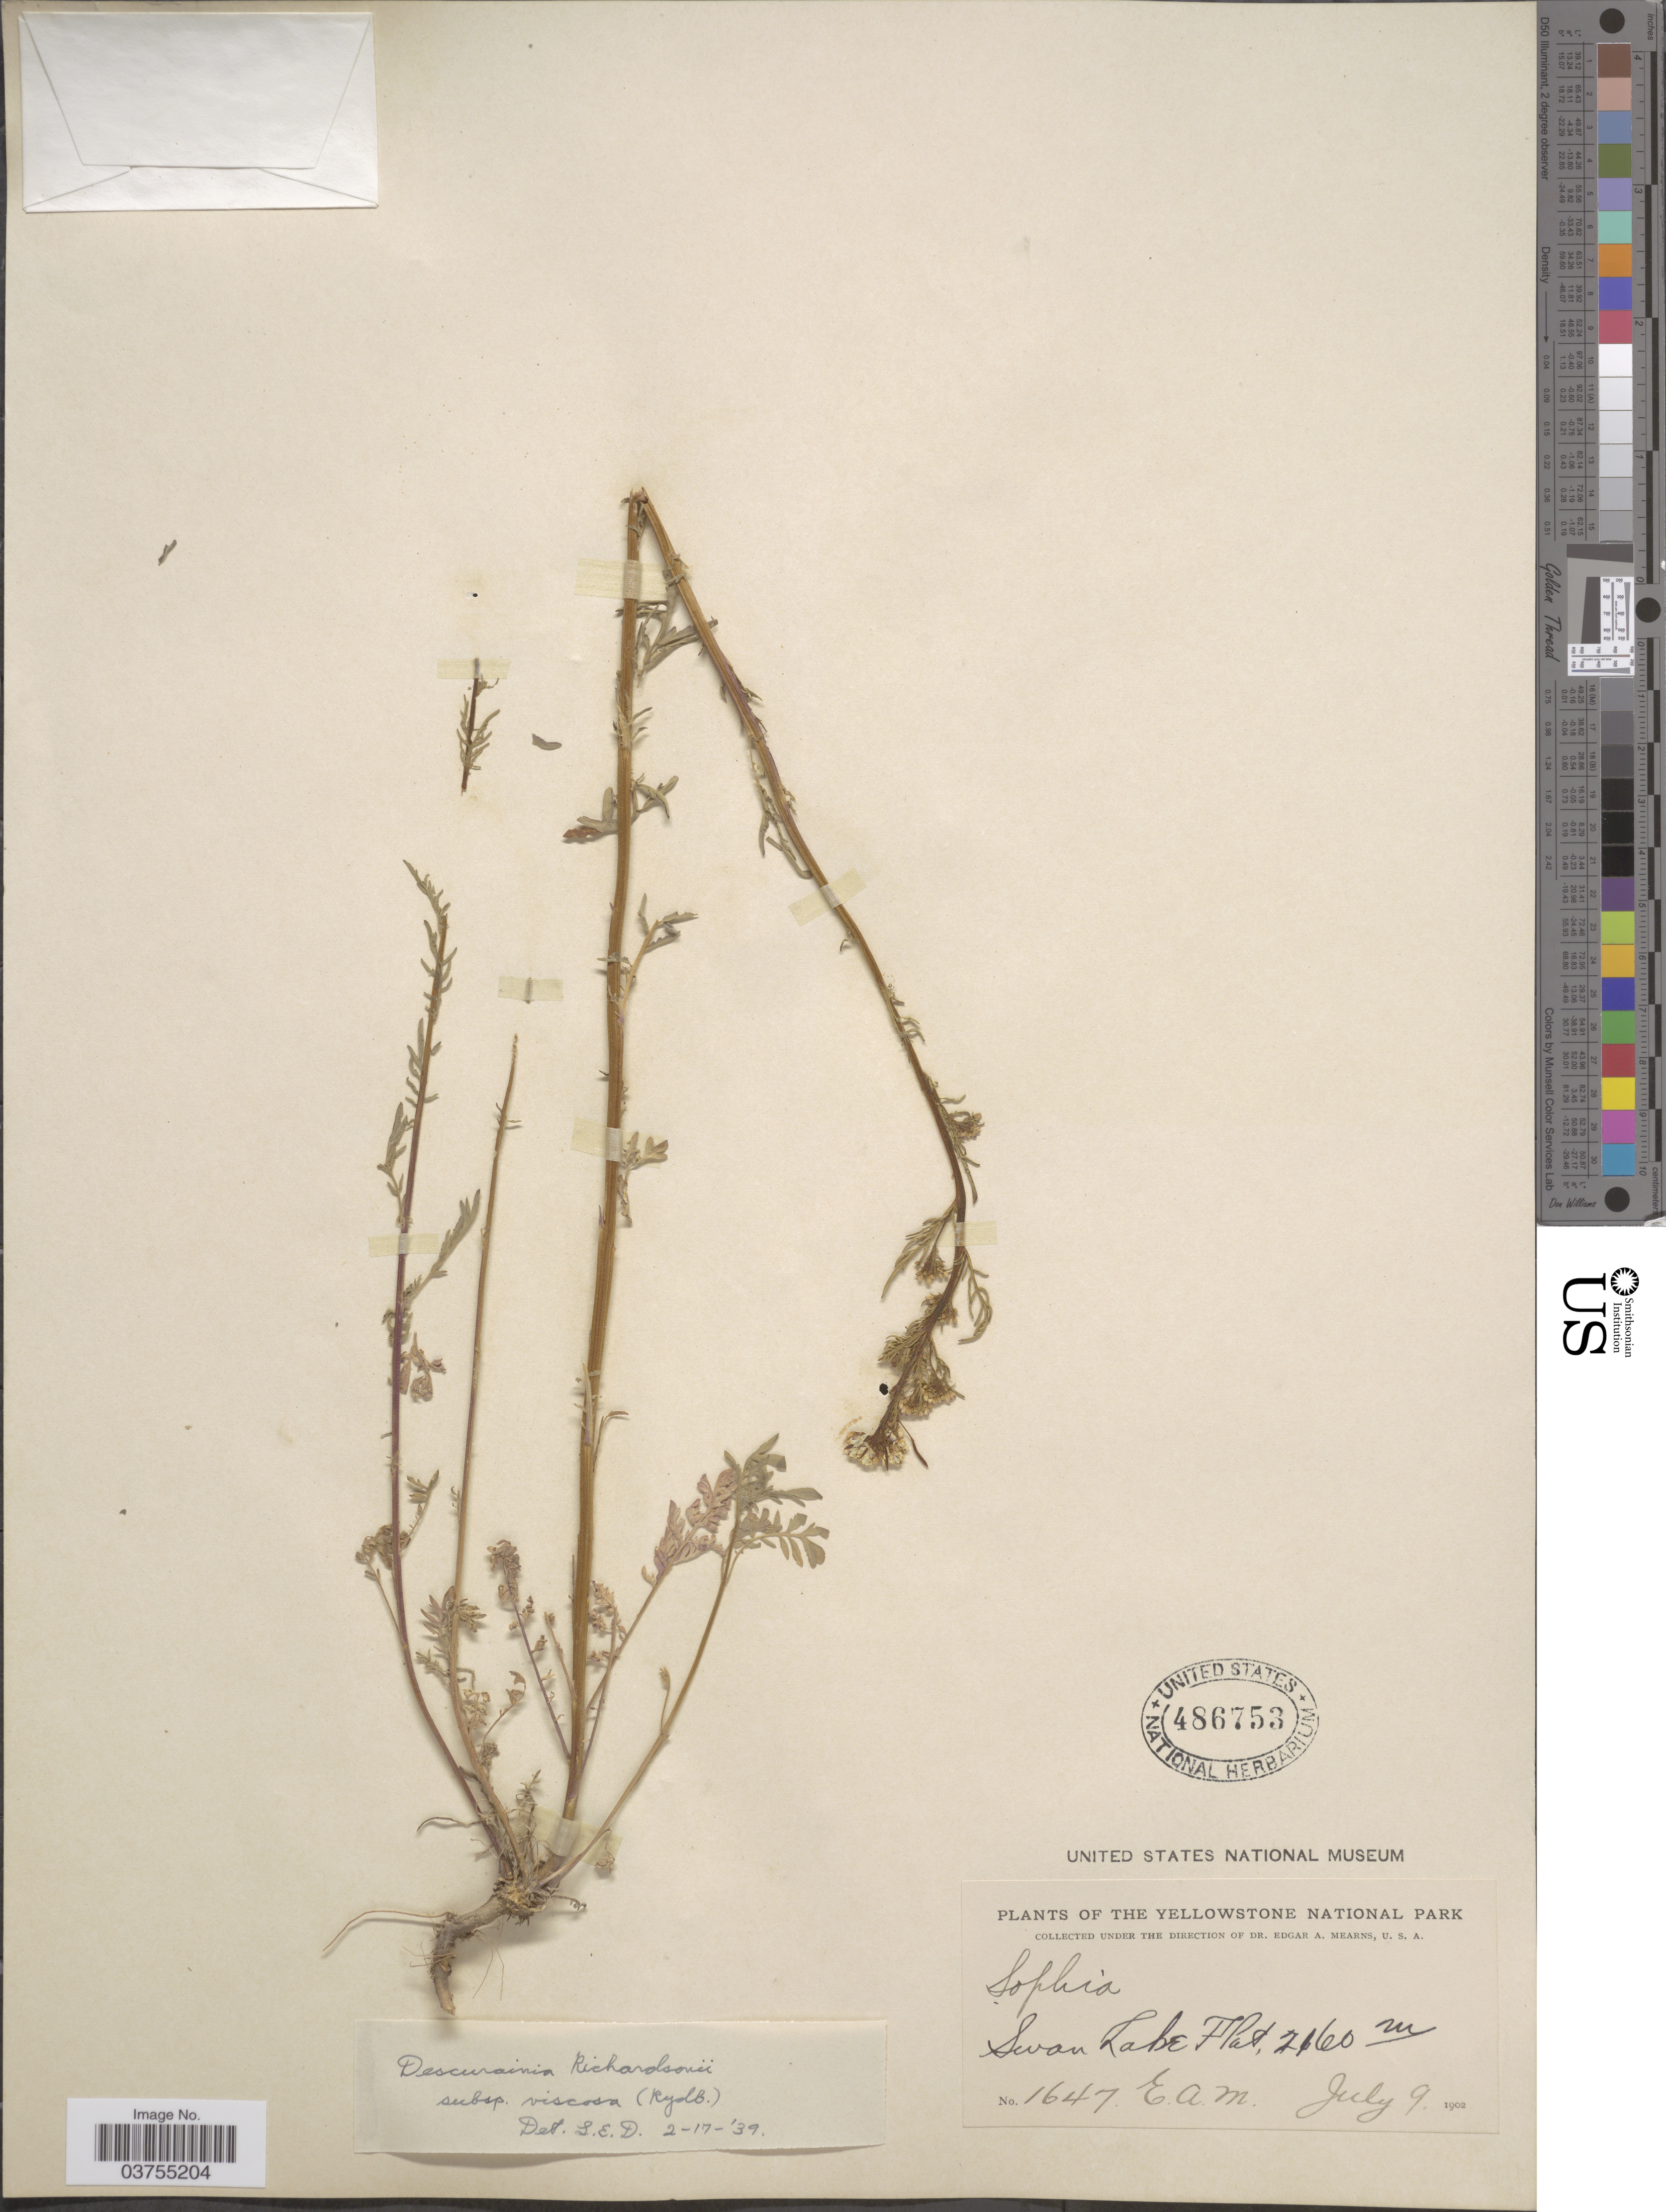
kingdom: Plantae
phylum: Tracheophyta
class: Magnoliopsida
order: Brassicales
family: Brassicaceae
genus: Descurainia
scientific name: Descurainia richardsonii subsp. viscosa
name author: (Rydb.) Detling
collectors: E. A. Mearns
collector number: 1647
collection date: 1902-07-09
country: United States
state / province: Wyoming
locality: The Yellowstone National Park. Swan Lake Flat.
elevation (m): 2160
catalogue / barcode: US 486753